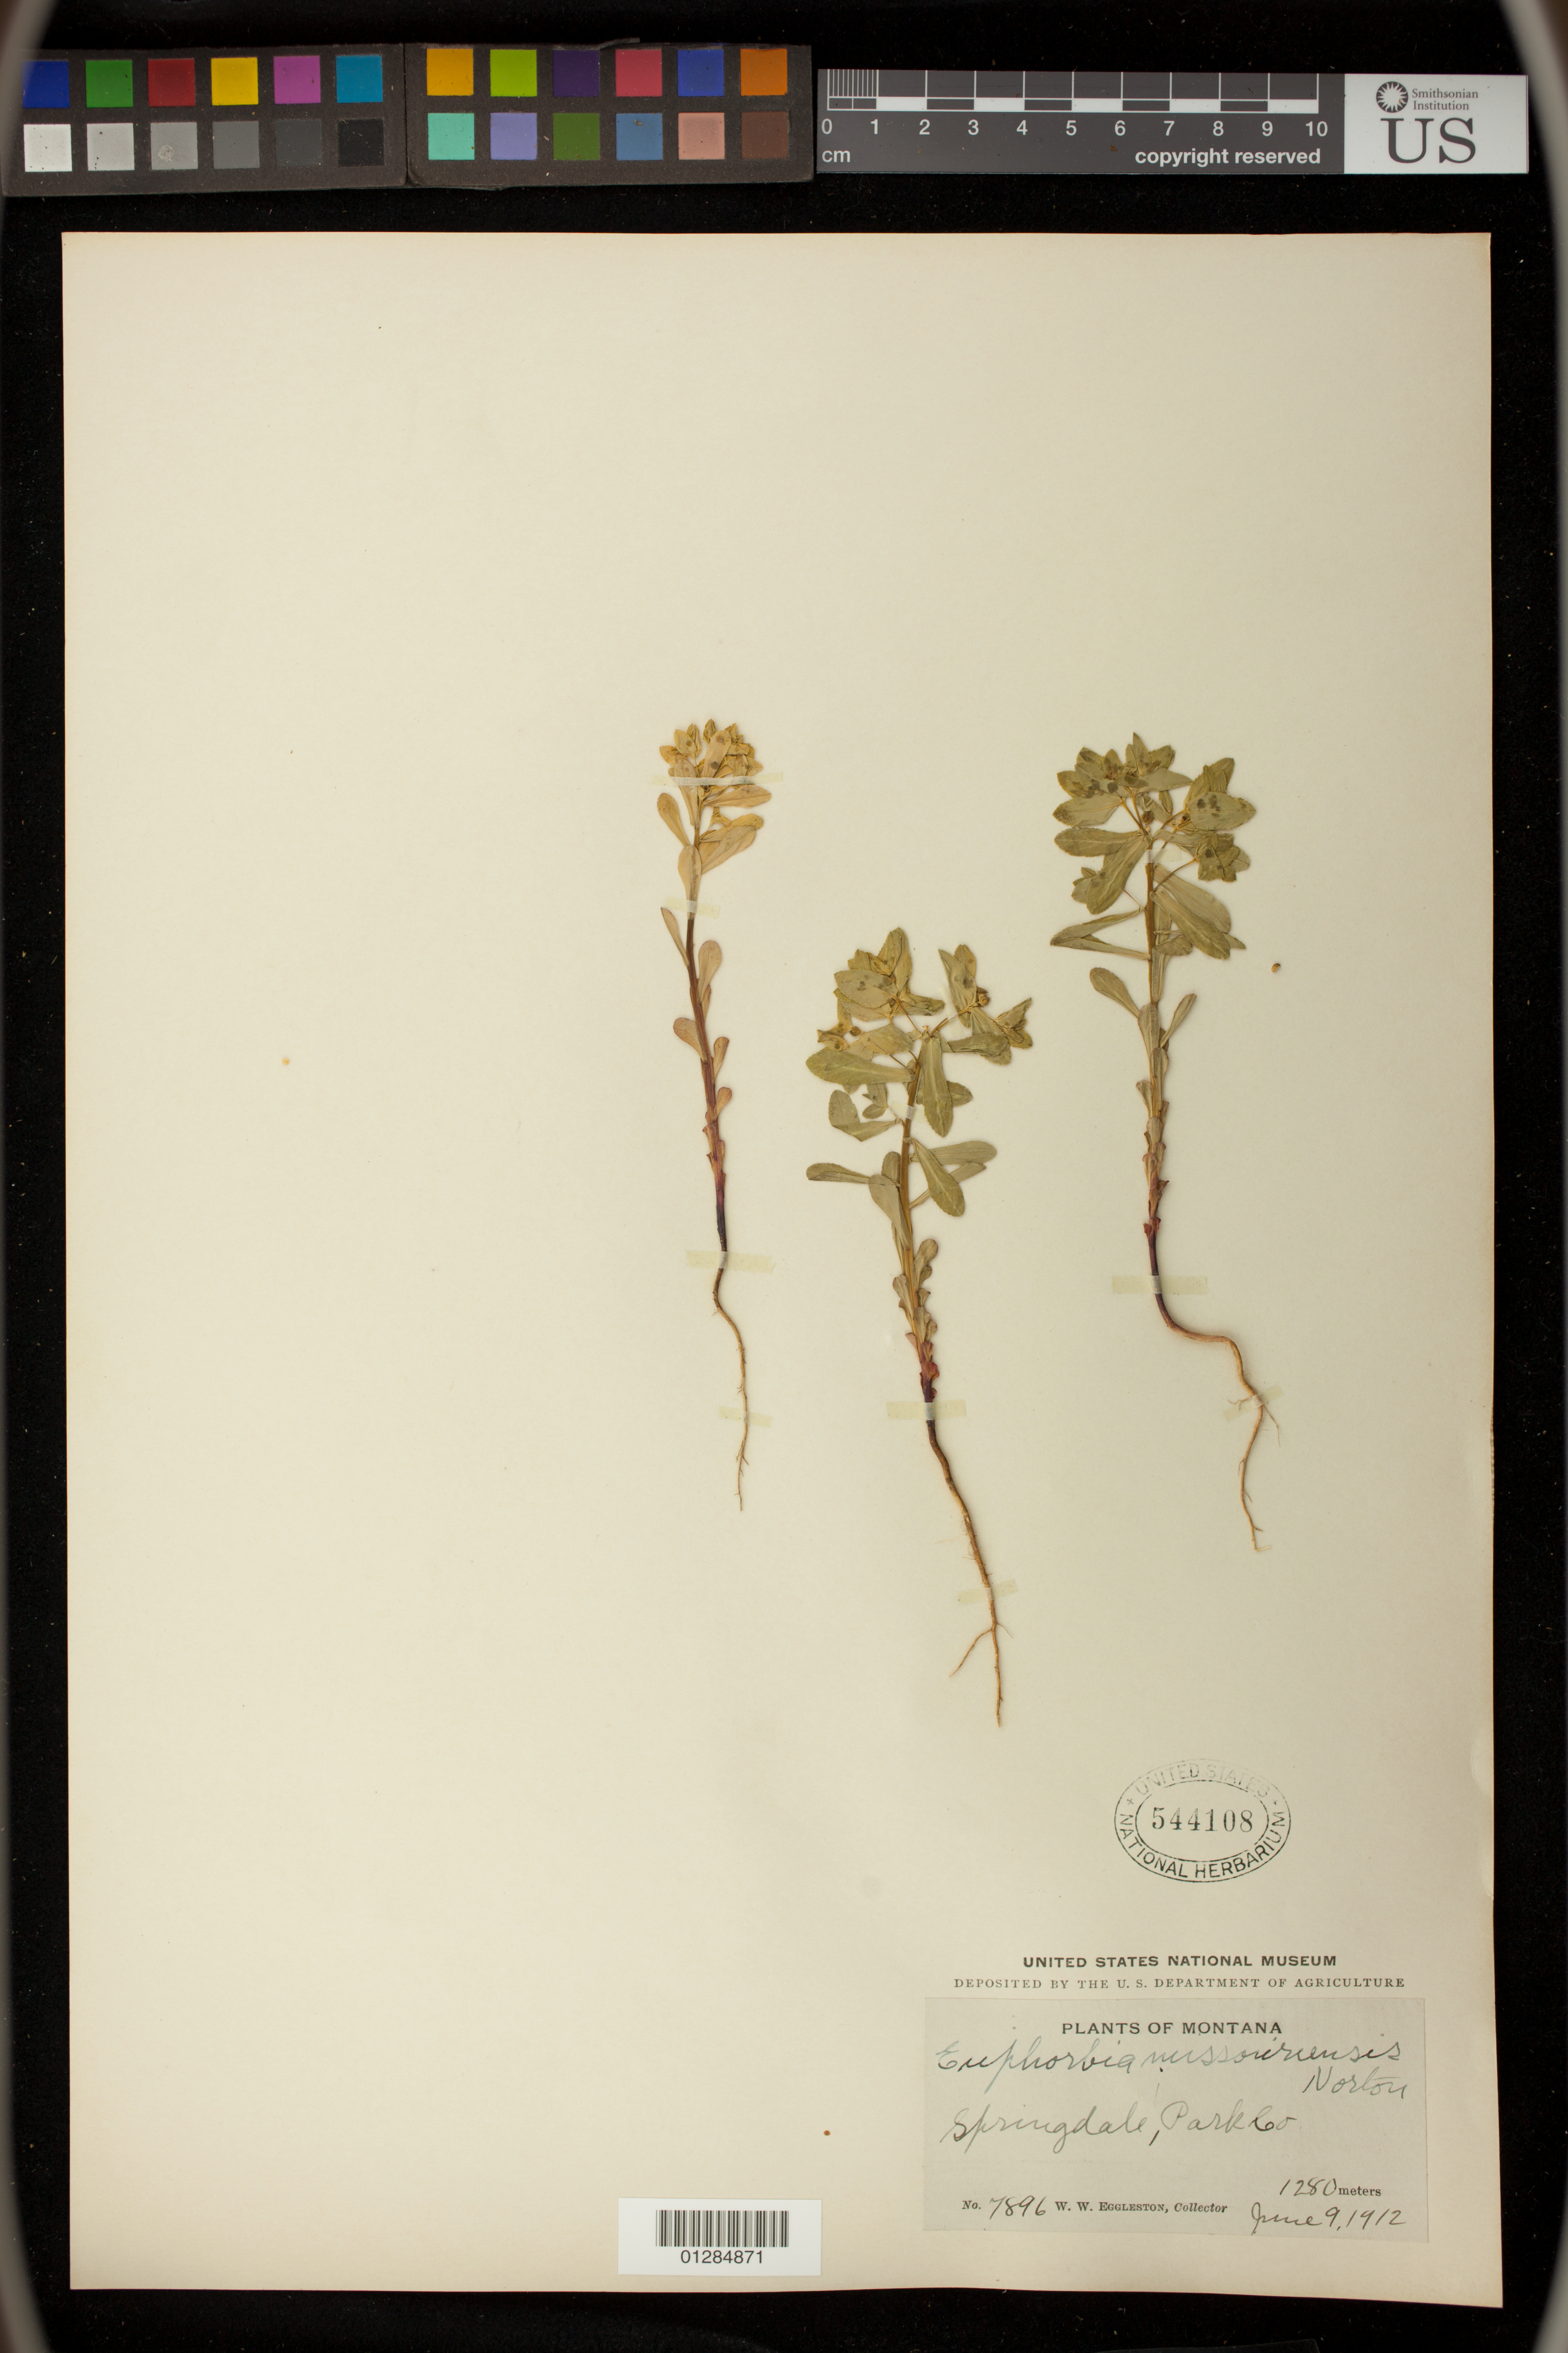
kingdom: Plantae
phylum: Tracheophyta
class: Magnoliopsida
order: Malpighiales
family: Euphorbiaceae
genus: Euphorbia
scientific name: Euphorbia spathulata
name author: Lam.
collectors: W. W. Eggleston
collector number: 7896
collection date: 1912-06-09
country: United States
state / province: Montana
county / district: Park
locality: Springdale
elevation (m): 1280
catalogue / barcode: US 544108